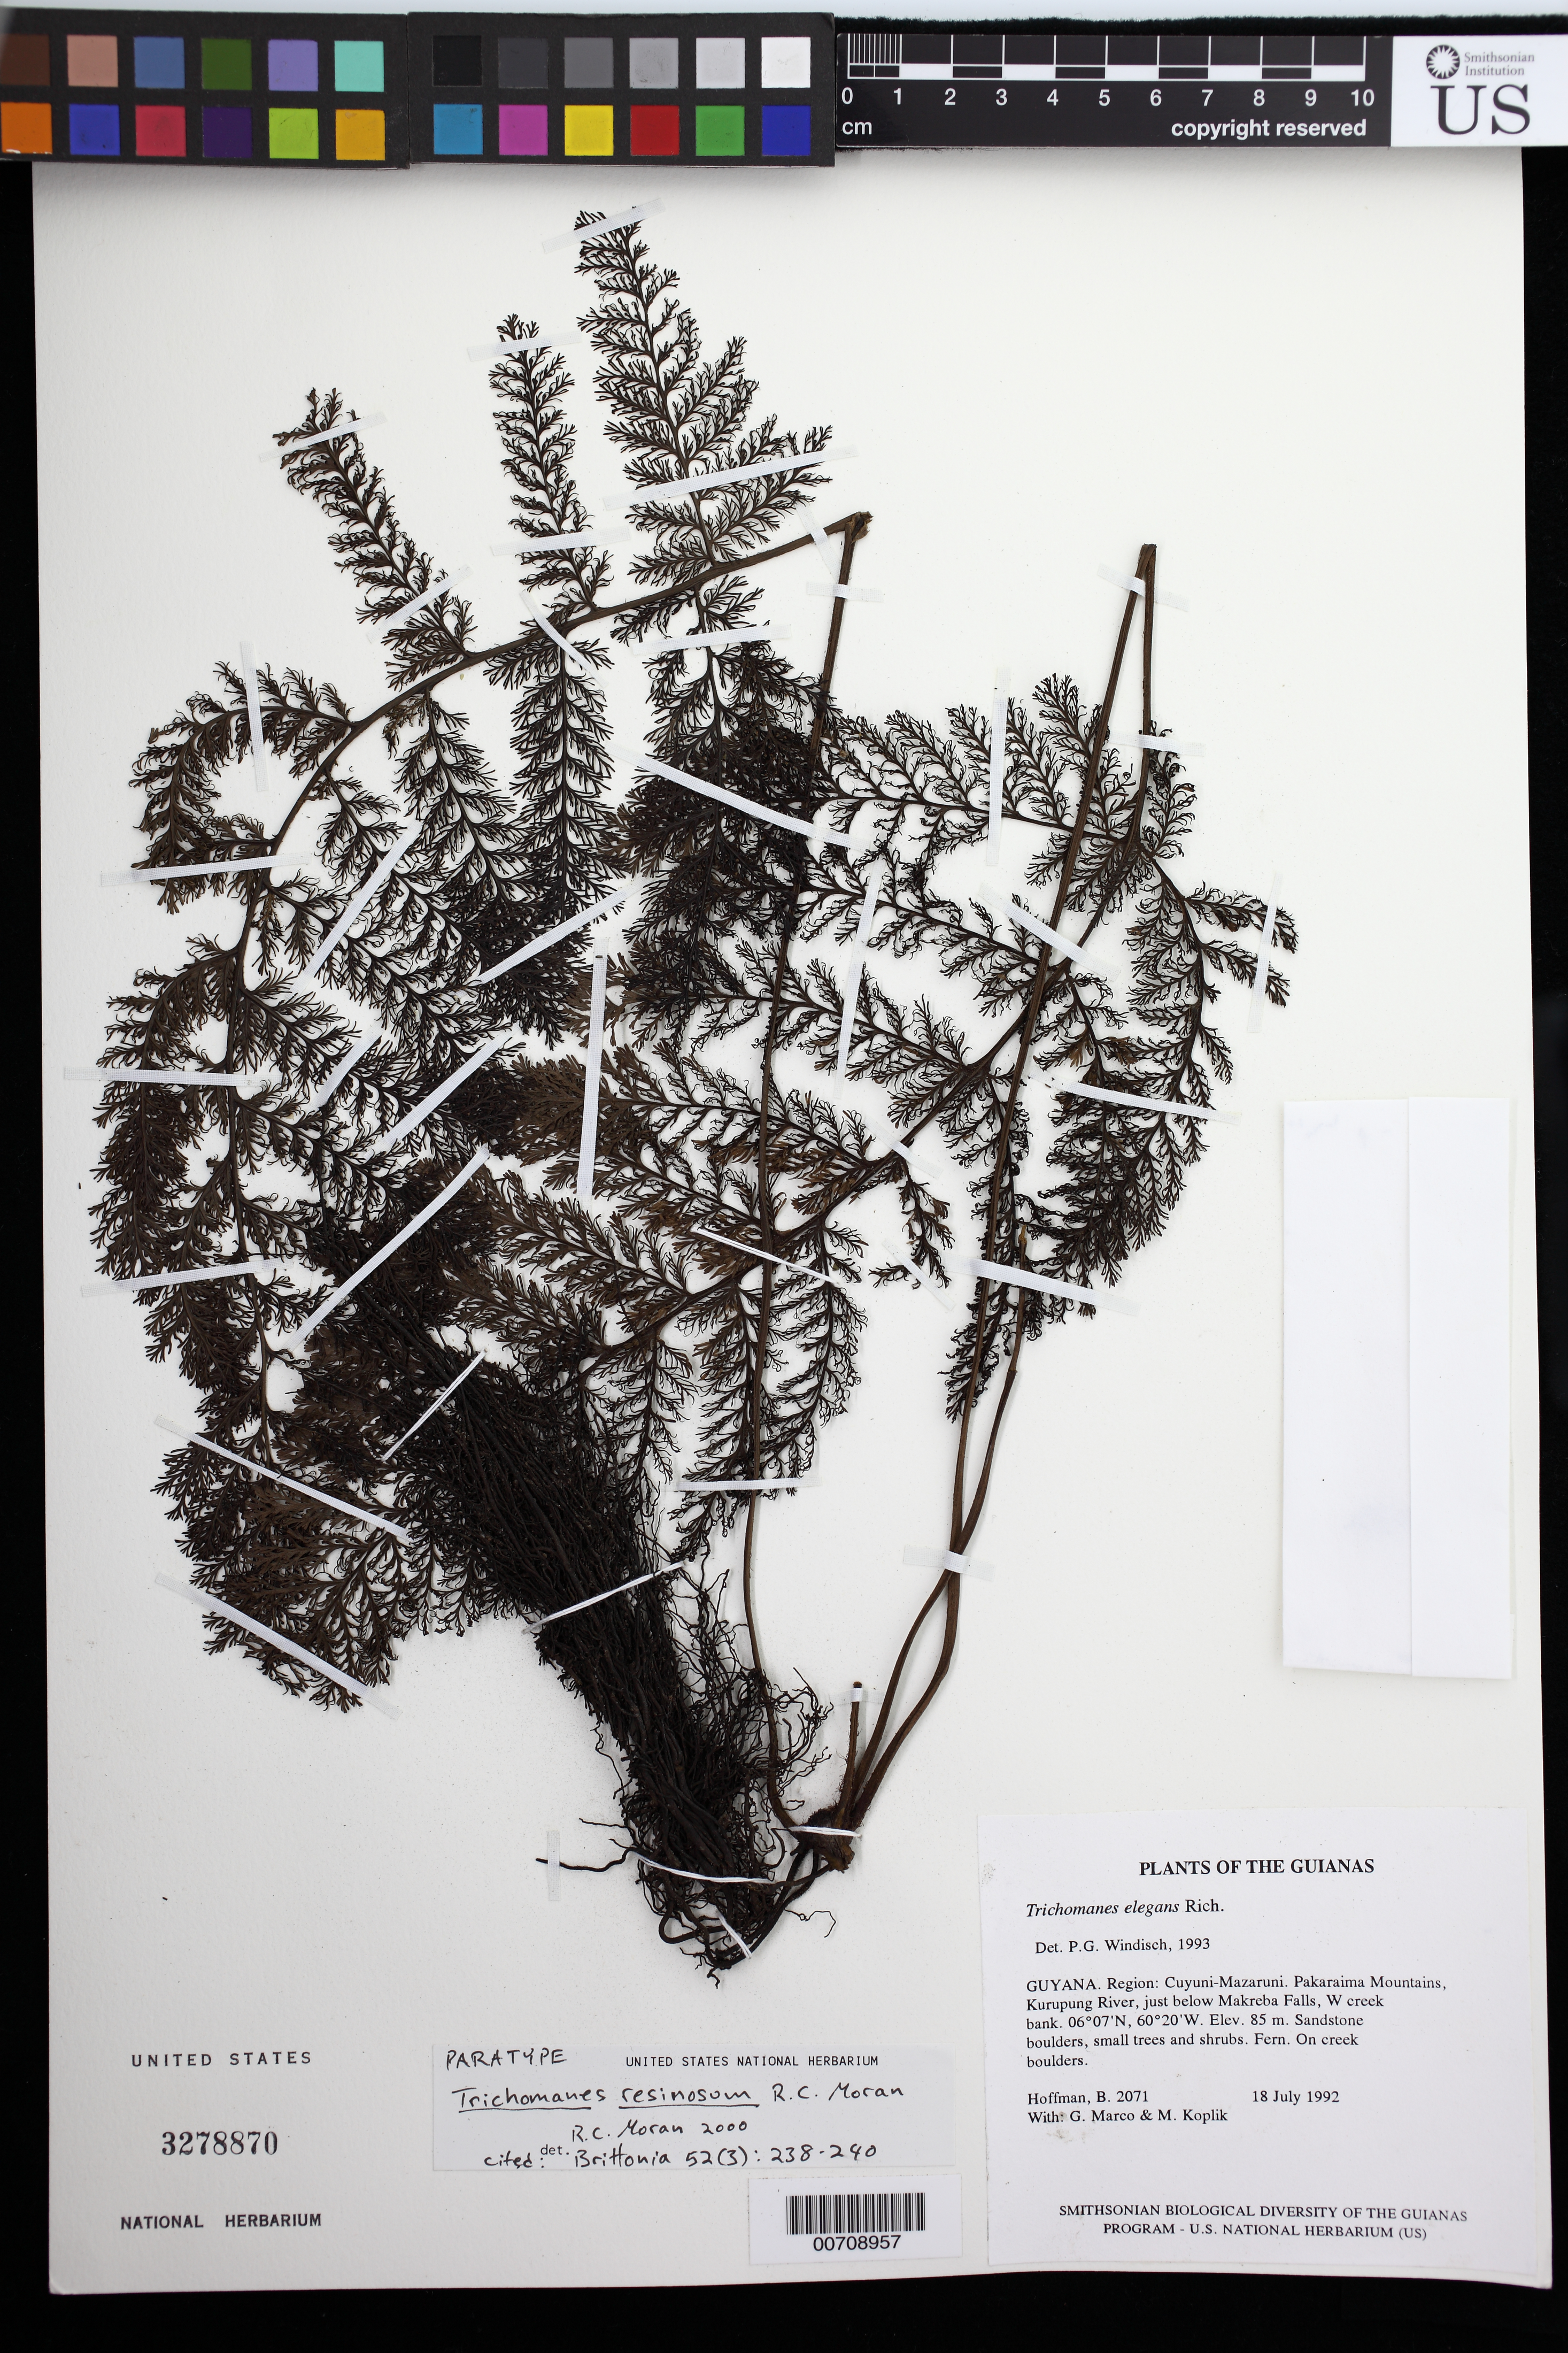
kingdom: Plantae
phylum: Tracheophyta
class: Polypodiopsida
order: Hymenophyllales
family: Hymenophyllaceae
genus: Trichomanes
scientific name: Trichomanes resinosum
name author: R.C. Moran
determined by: Moran, R. C.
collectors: B. Hoffman, G. Marco & M. Koplik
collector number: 2071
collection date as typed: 18 July 1992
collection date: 1992-07-18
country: Guyana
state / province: Cuyuni-Mazaruni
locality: Pakaraima Mountains, Kurupung River, just below Makreba Falls, W creek bank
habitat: Sandstone boulders, small trees and shrubs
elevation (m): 85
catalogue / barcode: US 3278870